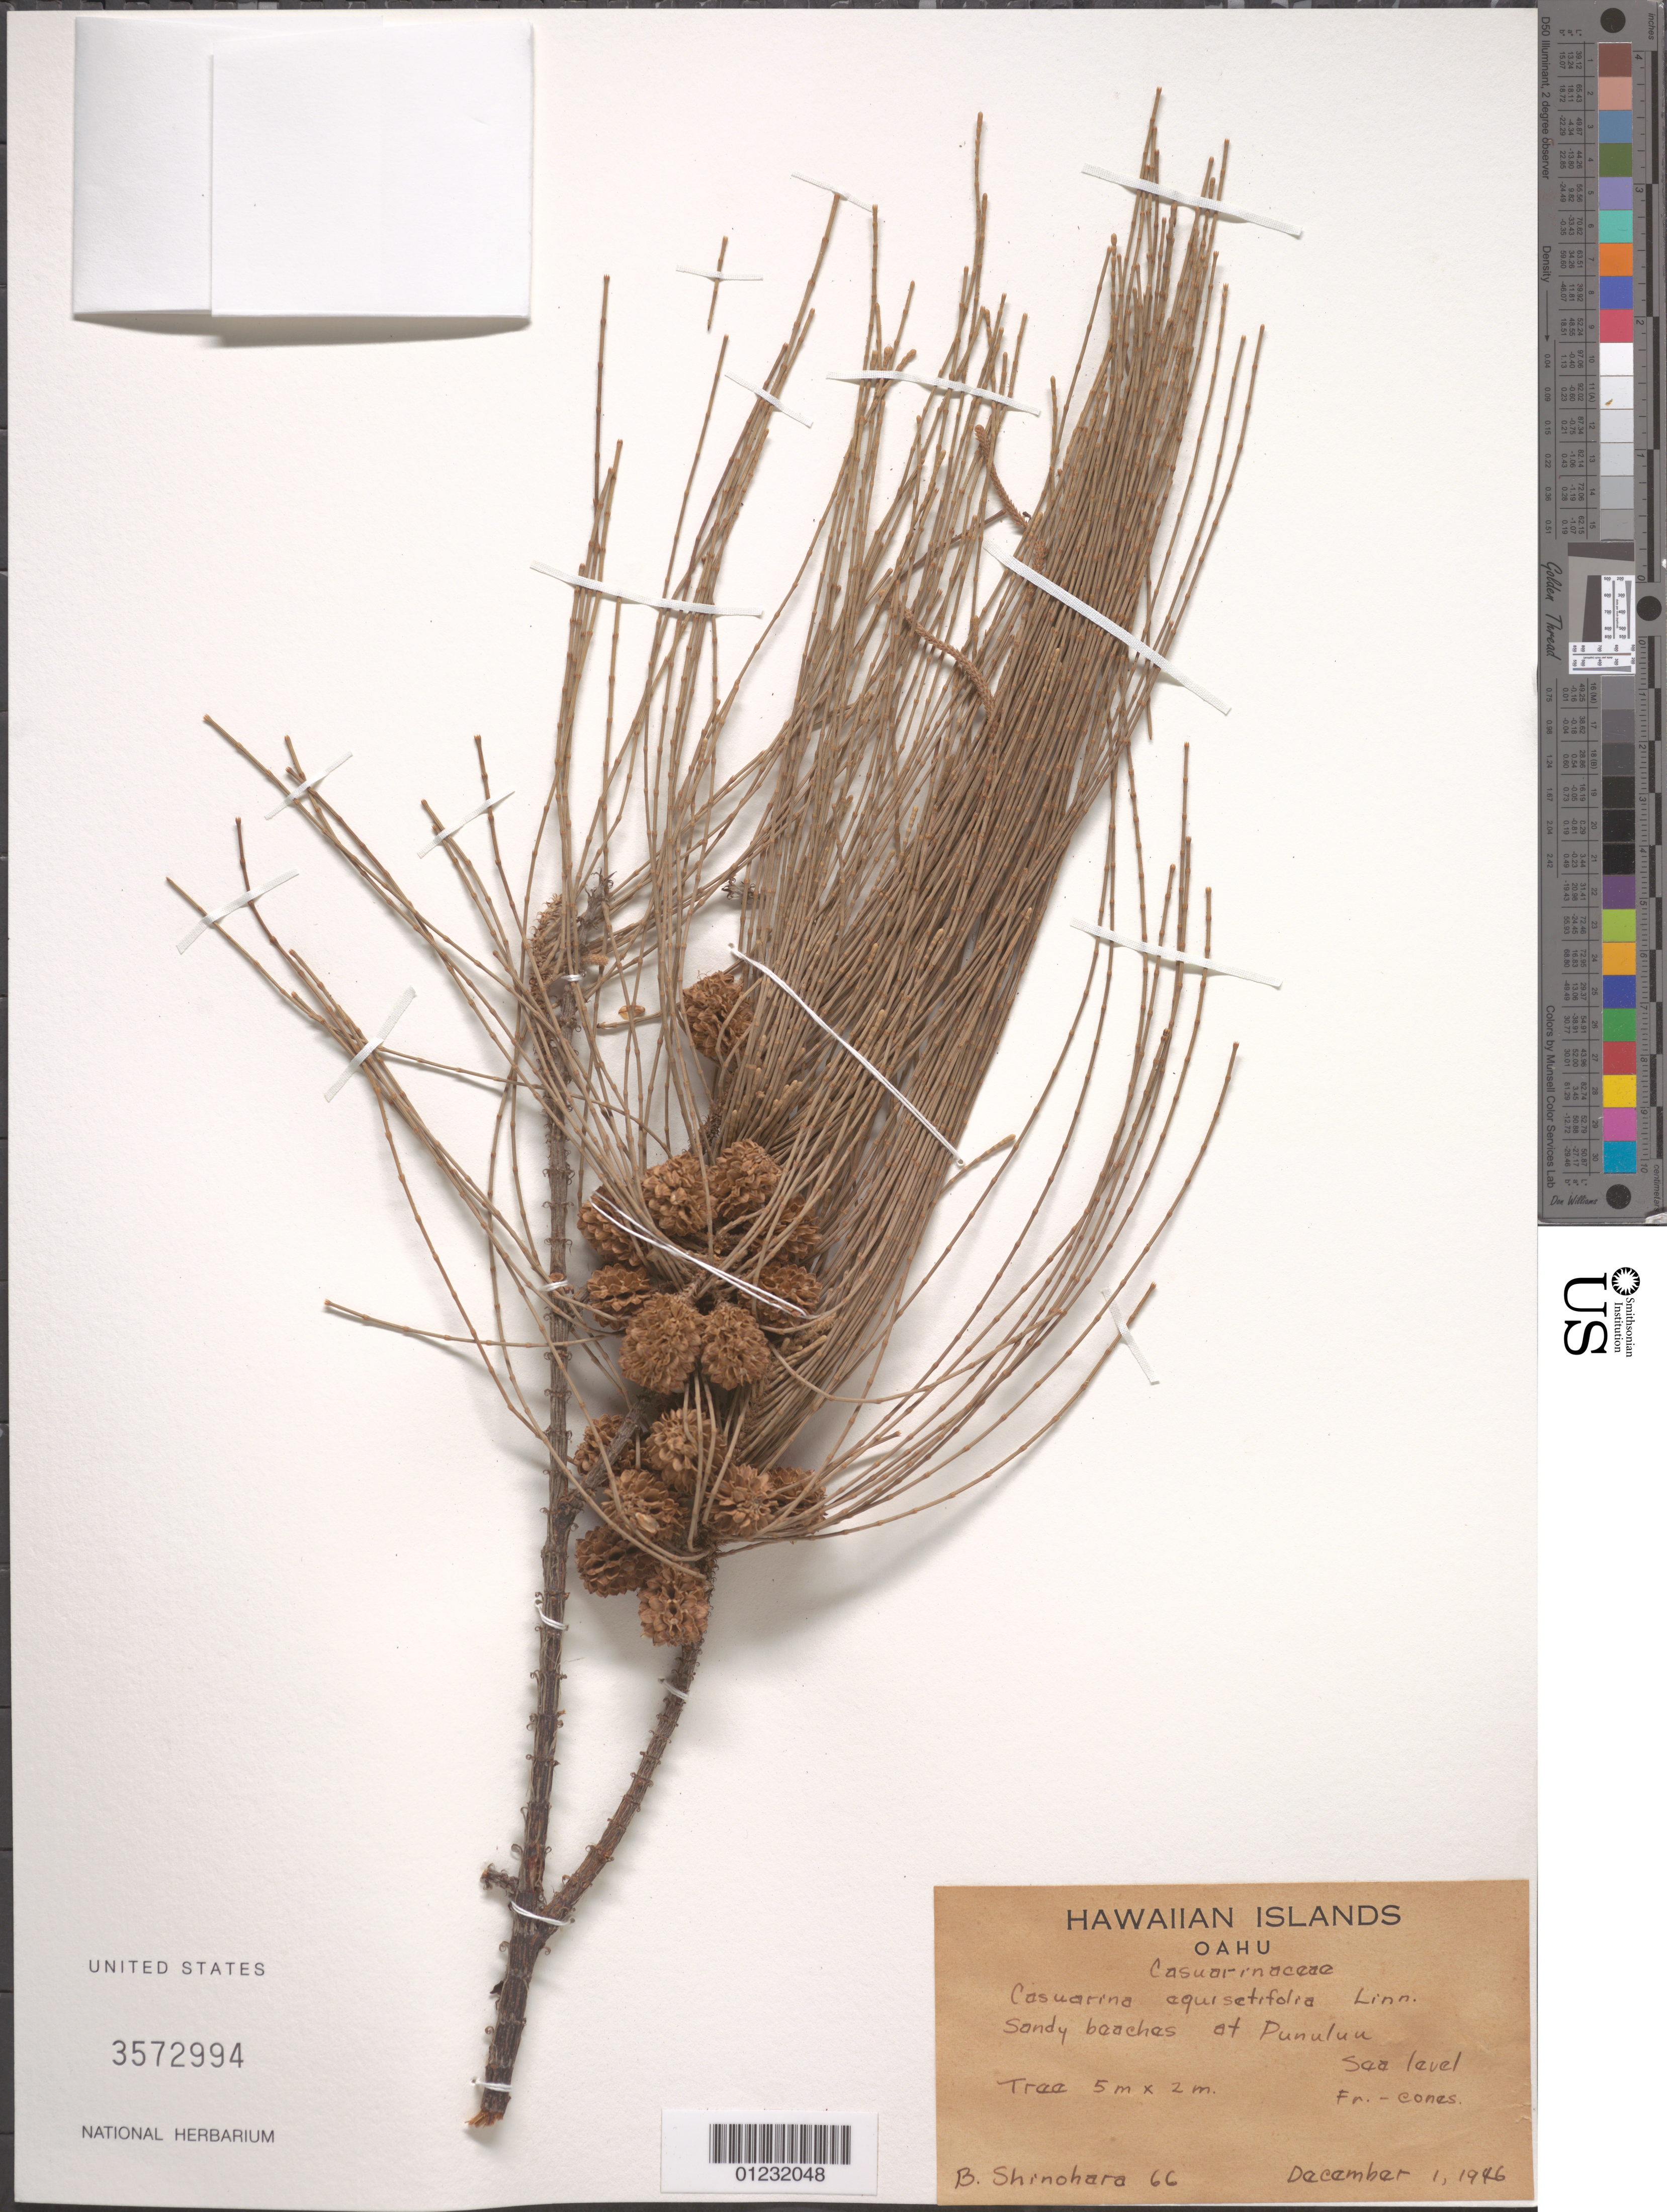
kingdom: Plantae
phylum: Tracheophyta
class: Magnoliopsida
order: Fagales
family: Casuarinaceae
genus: Casuarina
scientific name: Casuarina equisetifolia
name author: L.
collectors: B. Shinohara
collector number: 66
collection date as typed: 1 Dec 1946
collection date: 1946-12-01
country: United States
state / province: Hawaii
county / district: Honolulu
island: Oahu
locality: Sandy beaches at Punuluu.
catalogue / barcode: US 3572994